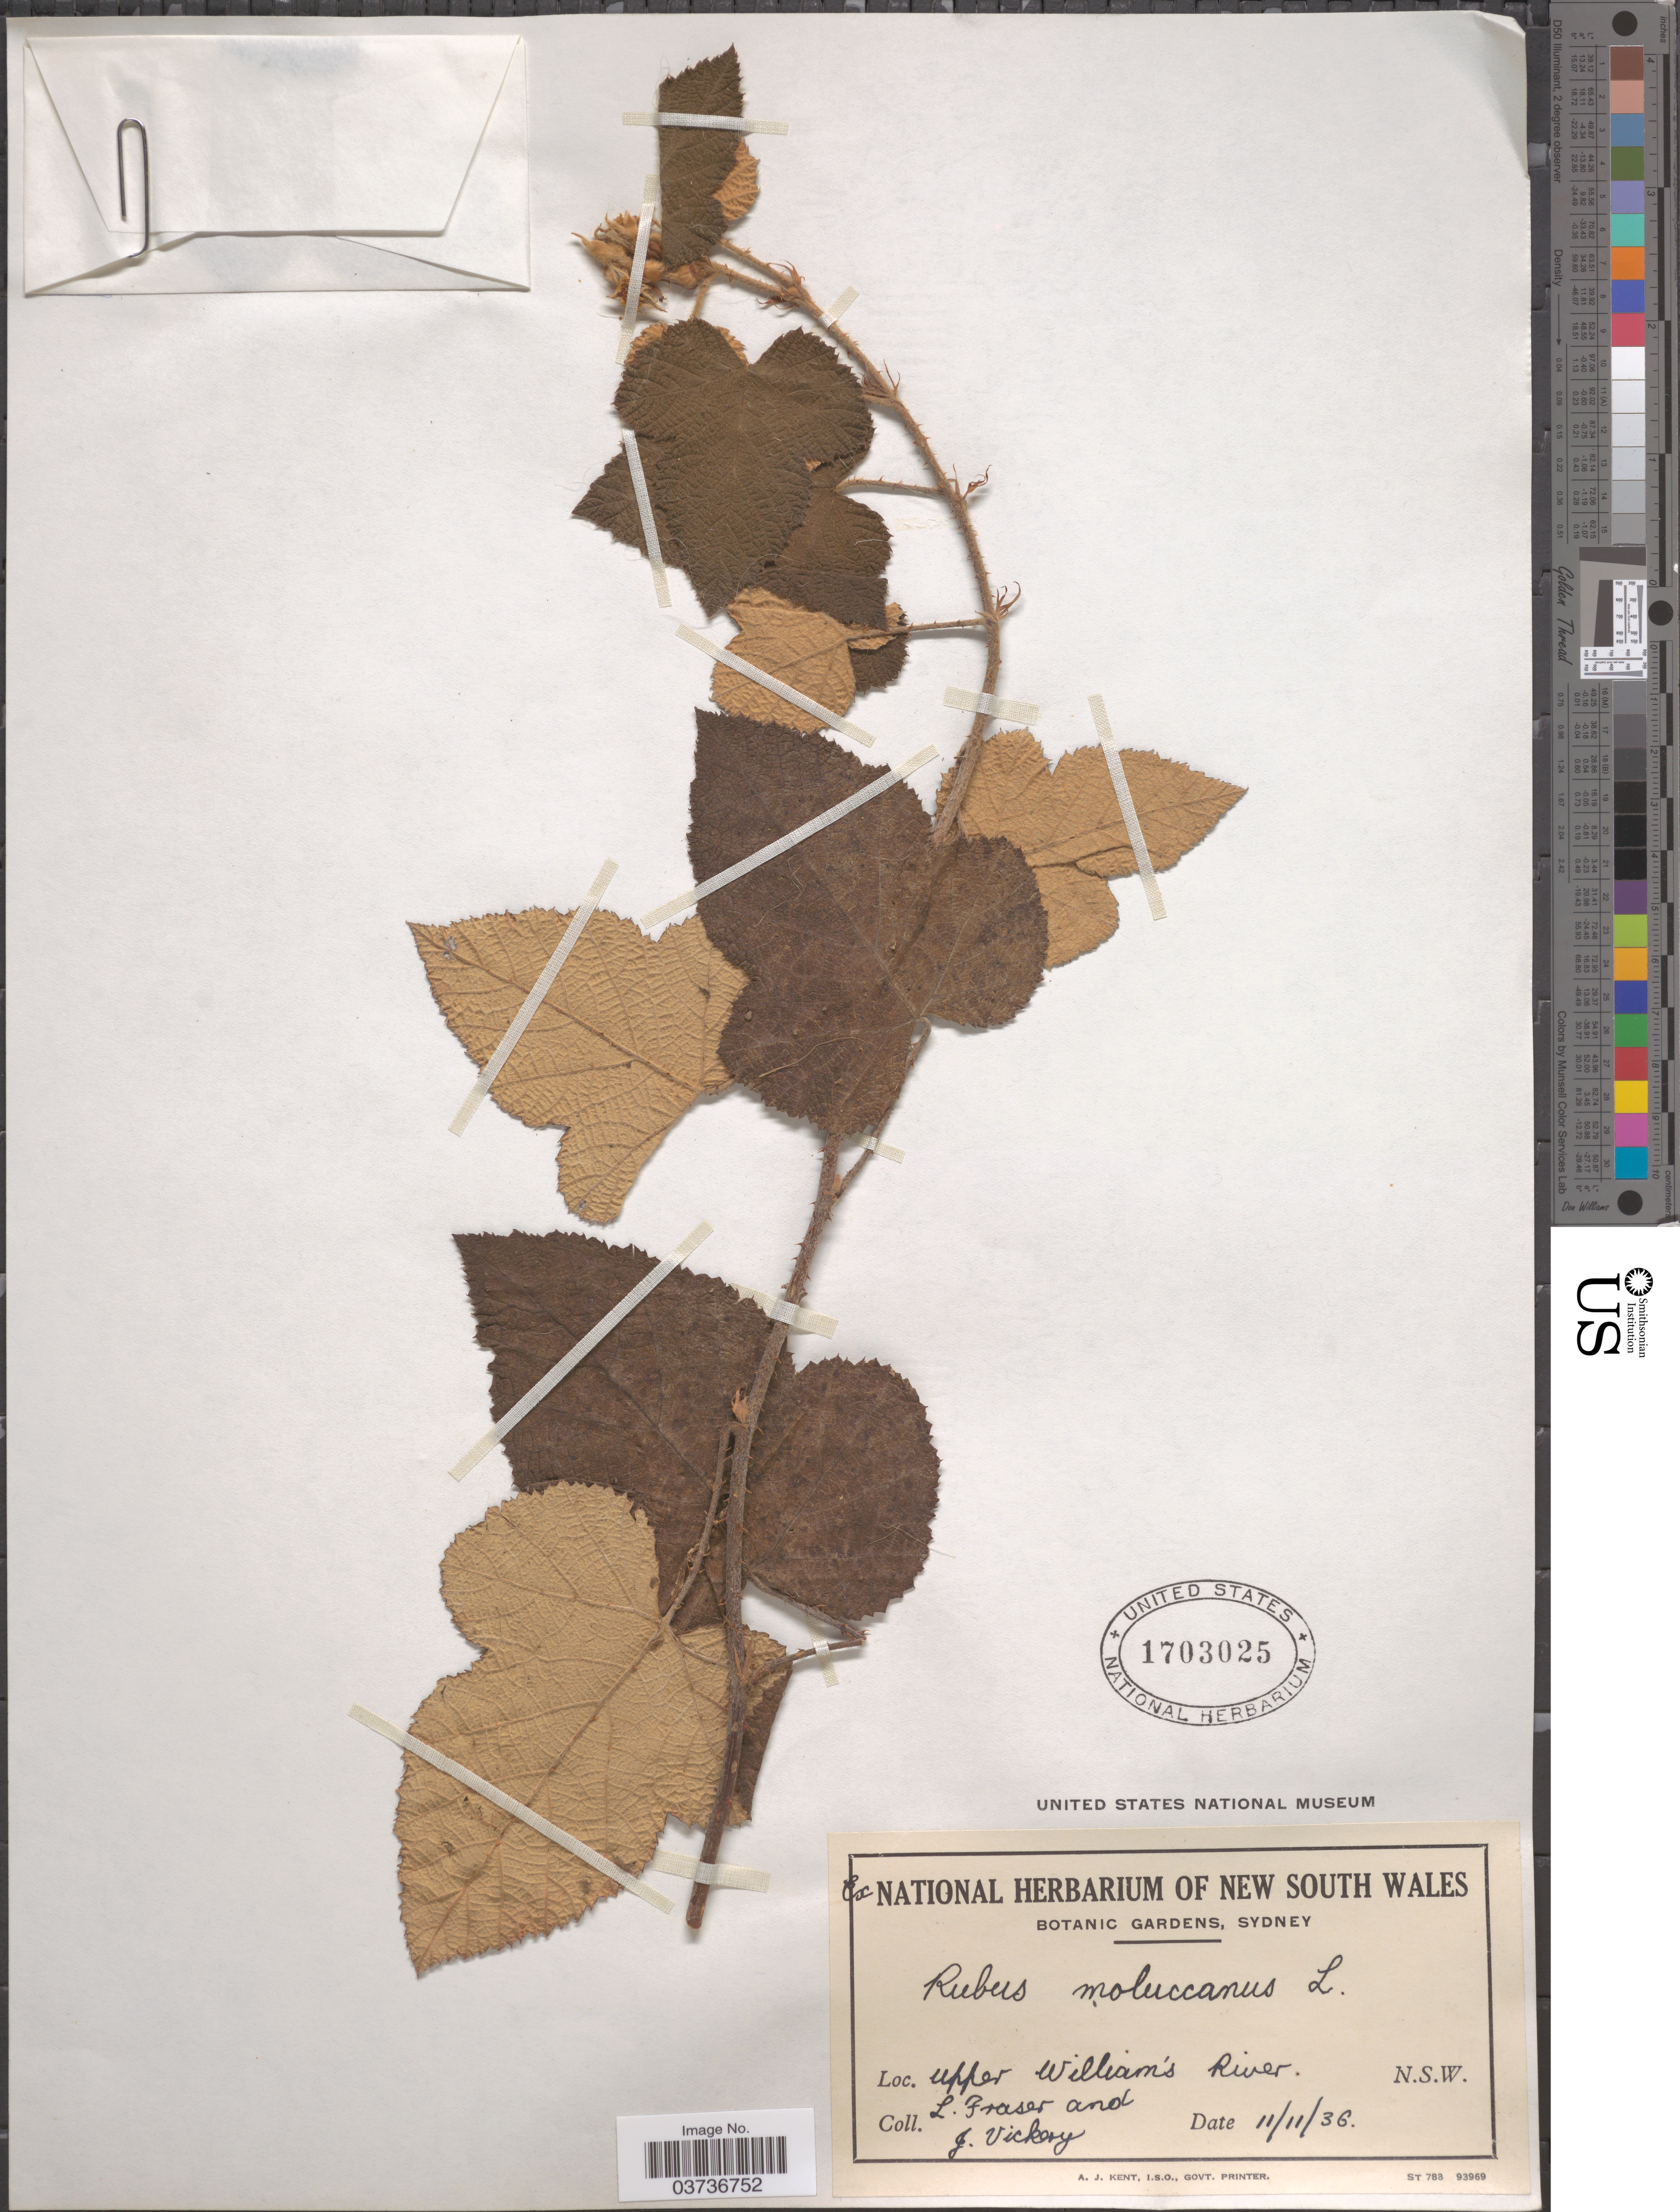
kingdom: Plantae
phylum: Tracheophyta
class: Magnoliopsida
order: Rosales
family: Rosaceae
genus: Rubus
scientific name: Rubus moluccanus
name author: L.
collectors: L. Fraser & J. Vickery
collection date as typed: Transcribed d/m/y: 11/11/36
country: Australia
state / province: New South Wales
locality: Upper William's River.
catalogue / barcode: US 1703025